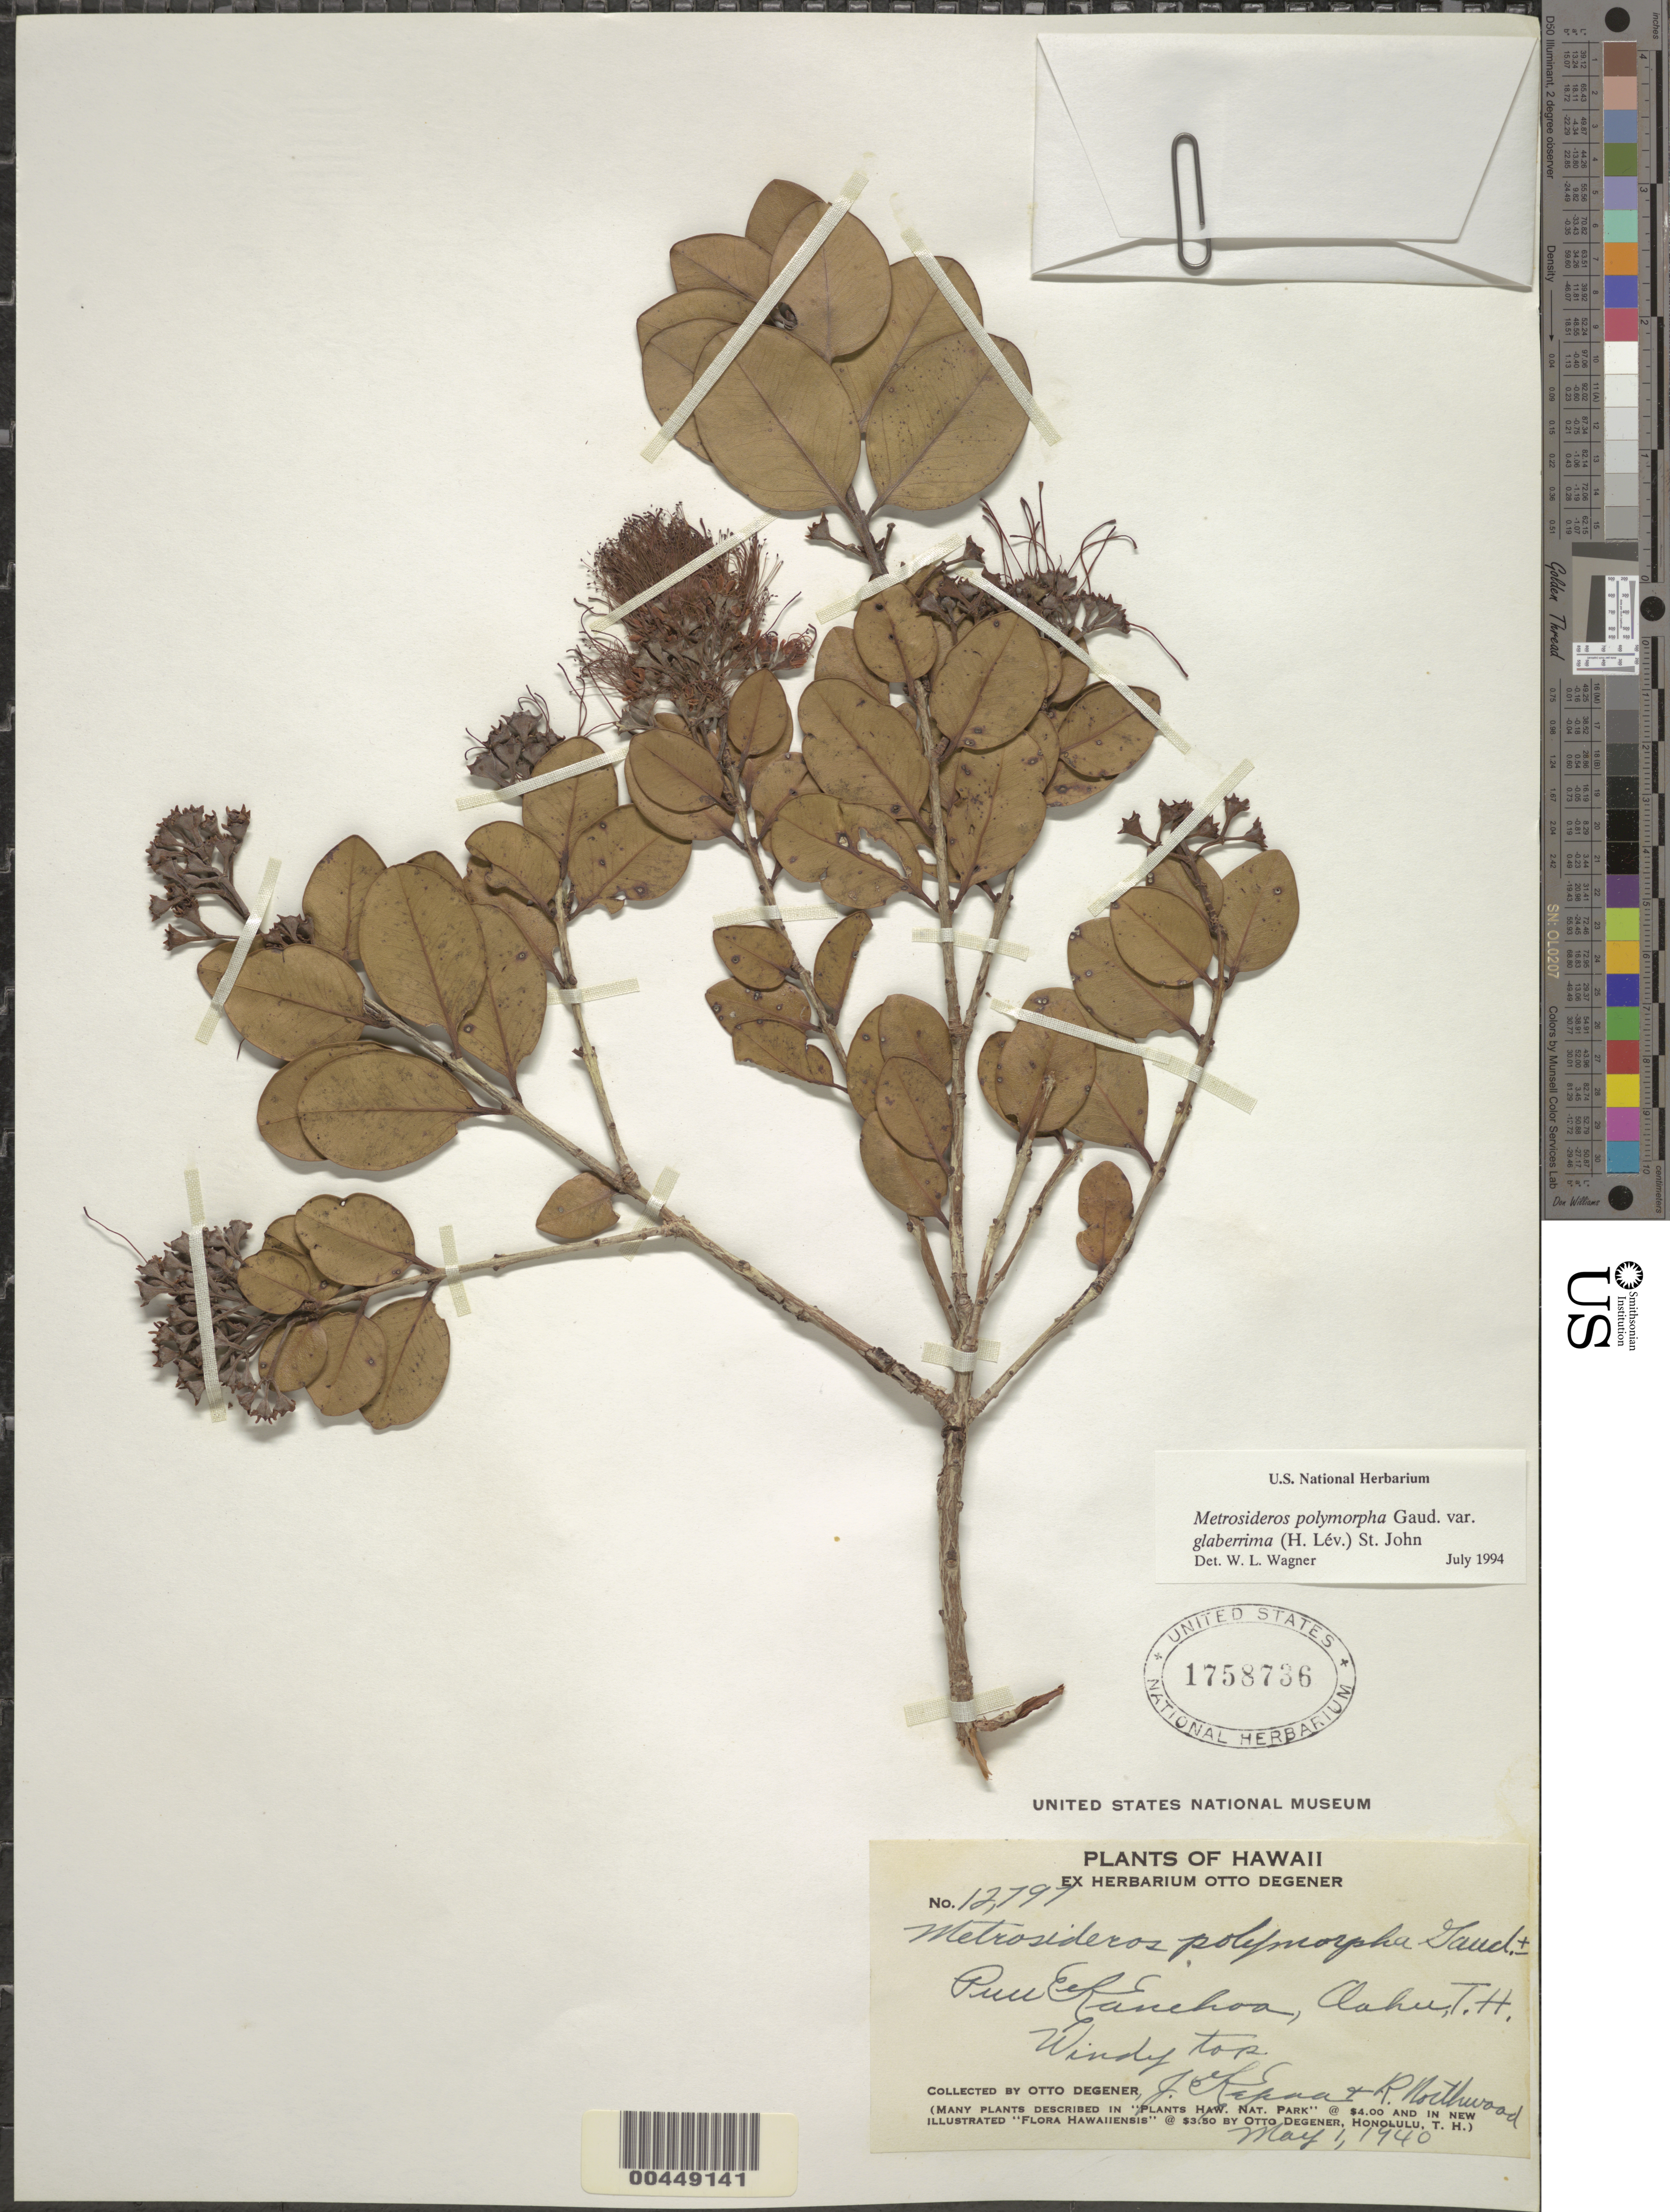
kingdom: Plantae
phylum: Tracheophyta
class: Magnoliopsida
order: Myrtales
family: Myrtaceae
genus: Metrosideros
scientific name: Metrosideros polymorpha var. glaberrima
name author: (H. Lév.) H. St. John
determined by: Wagner, W. L., (BOT), Smithsonian Institution - National Museum of Natural History (UNITED STATES)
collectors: O. Degener, J. Kepaa & R. Northwood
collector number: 12797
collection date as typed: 1 May 1940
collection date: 1940-05-01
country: United States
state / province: Hawaii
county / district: Honolulu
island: Oahu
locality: Puu Kanehoa, top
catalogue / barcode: US 1758736